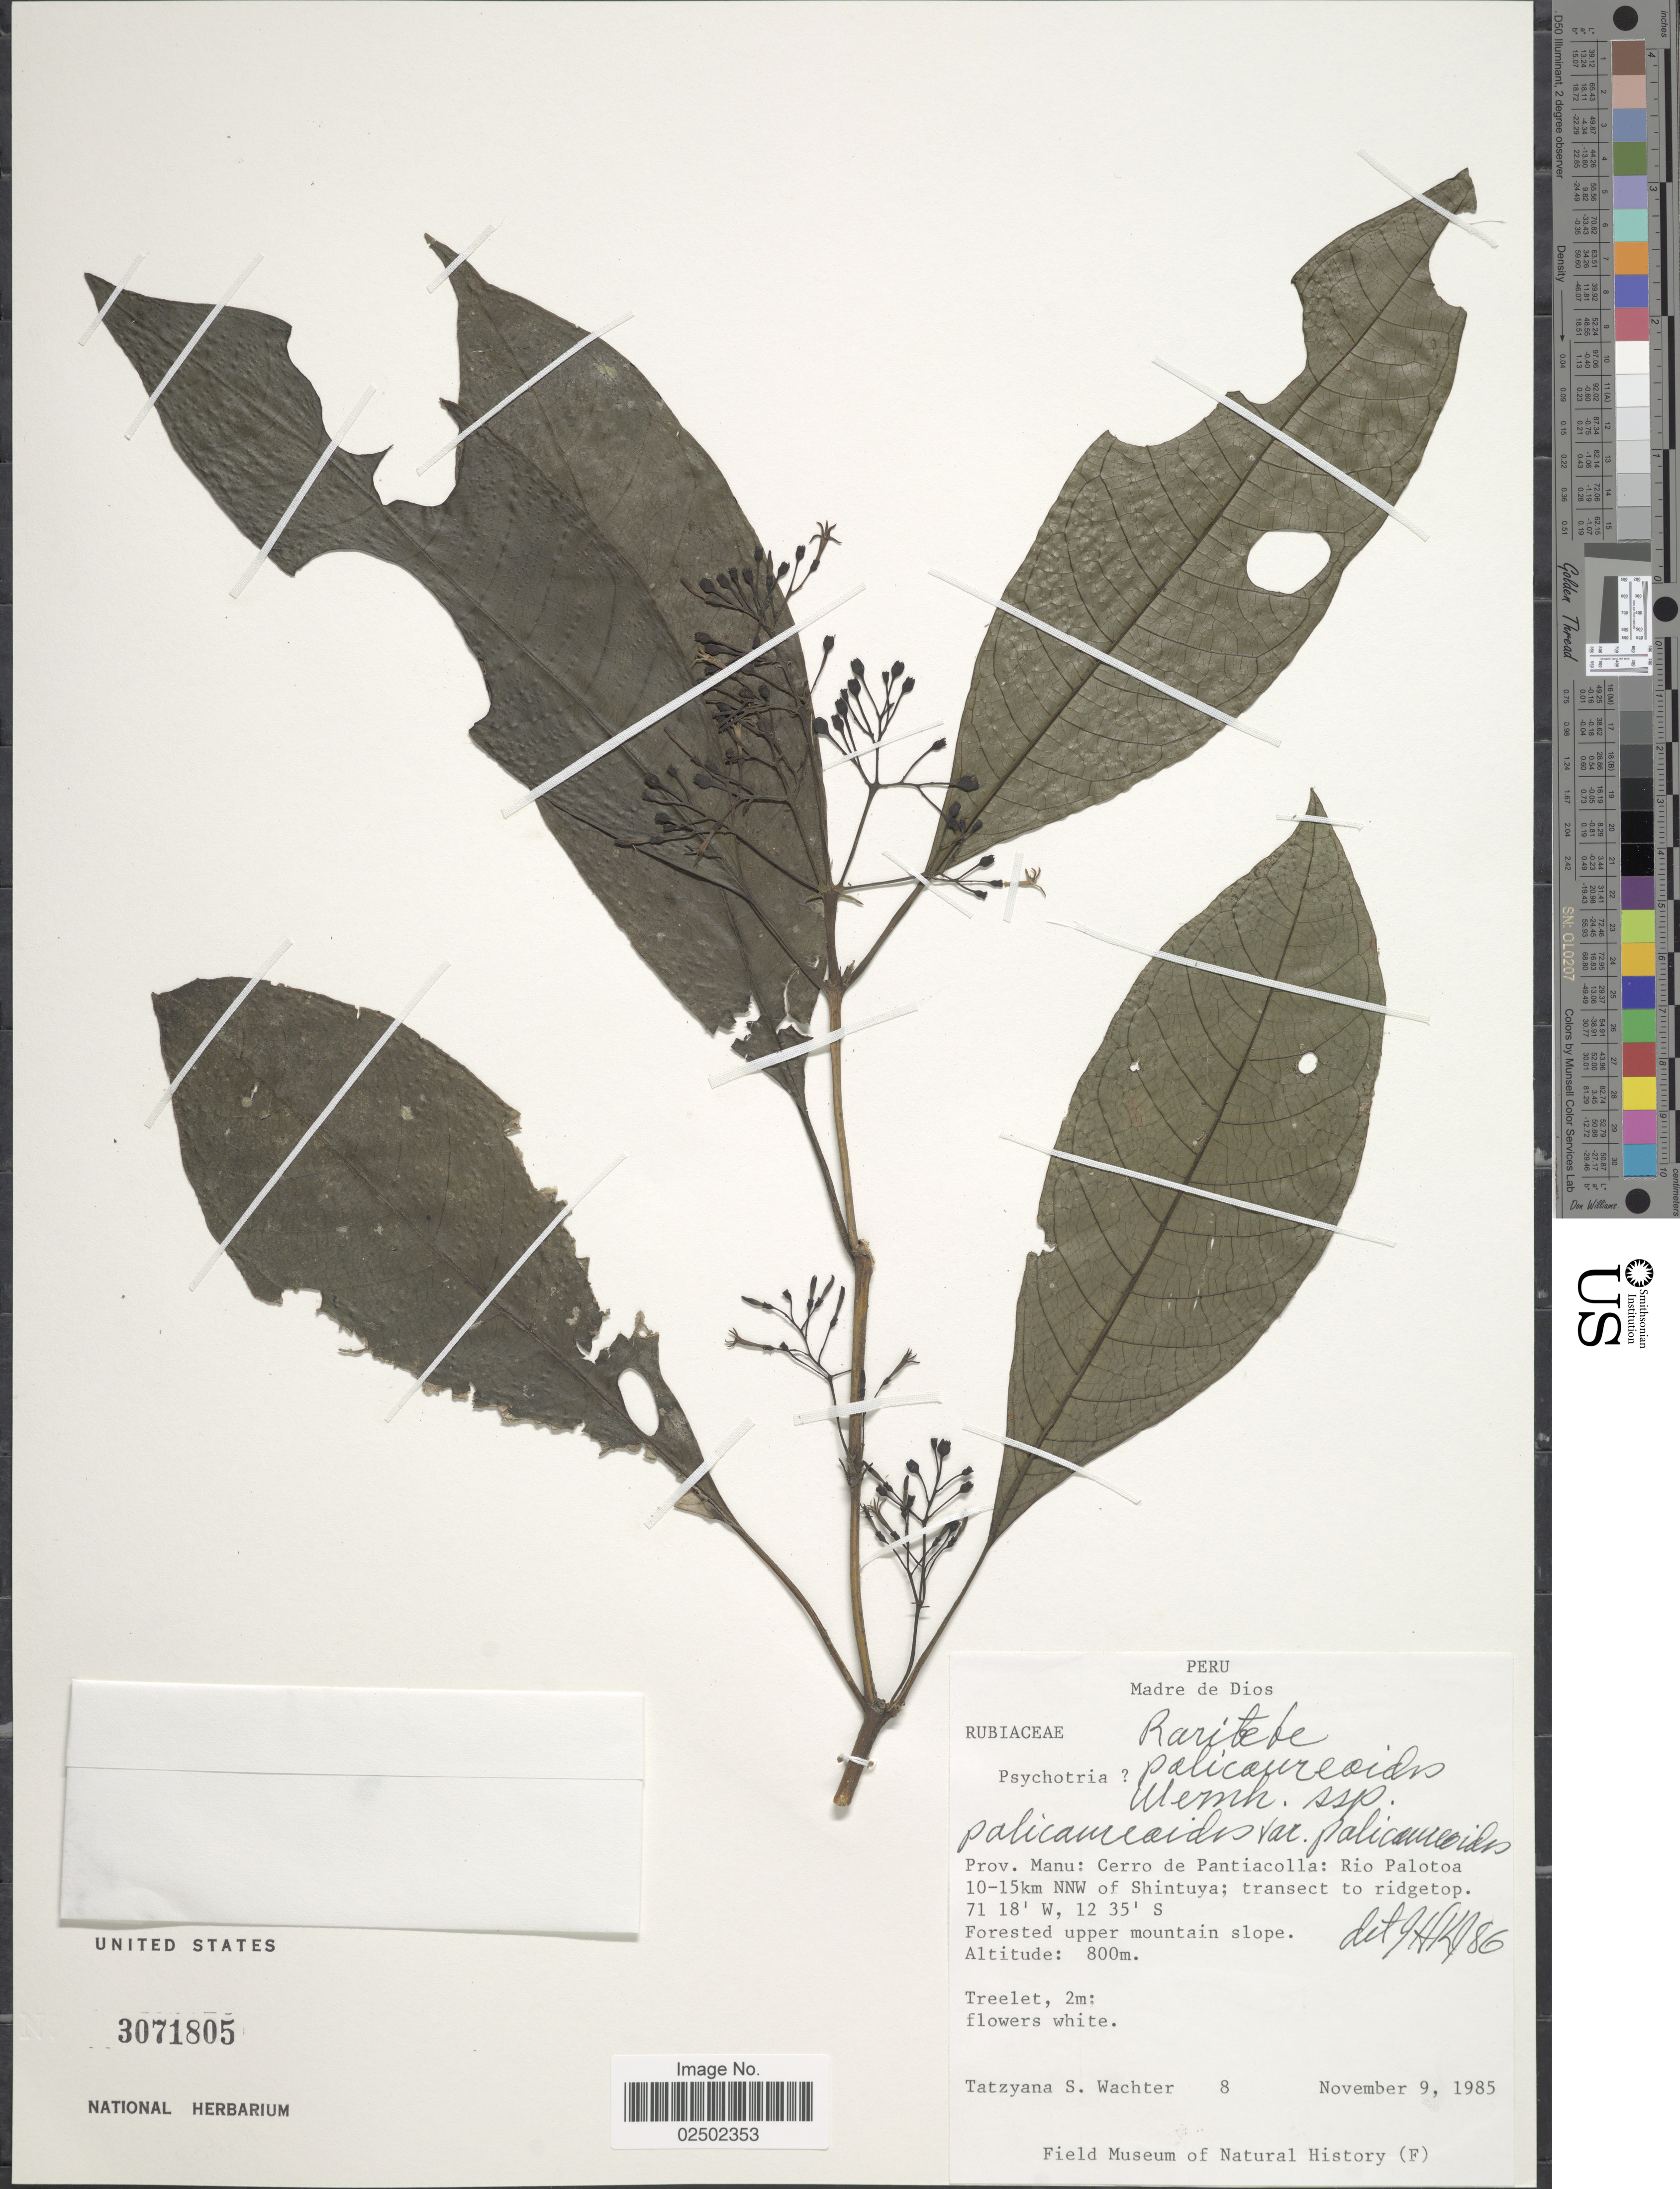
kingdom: Plantae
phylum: Tracheophyta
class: Magnoliopsida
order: Gentianales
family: Rubiaceae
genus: Raritebe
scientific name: Raritebe palicoureoides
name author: Wernham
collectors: T. Wachter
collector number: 8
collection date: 1985-11-09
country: Peru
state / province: Madre de Dios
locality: Madre de Dios, Prov. Manu: Cerro de Pantiacolla: Rio Palotoa 10-15 km NNW of Shintuya, transect to ridgetop, Forested upper mountain slopes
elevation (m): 800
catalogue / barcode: US 3071805